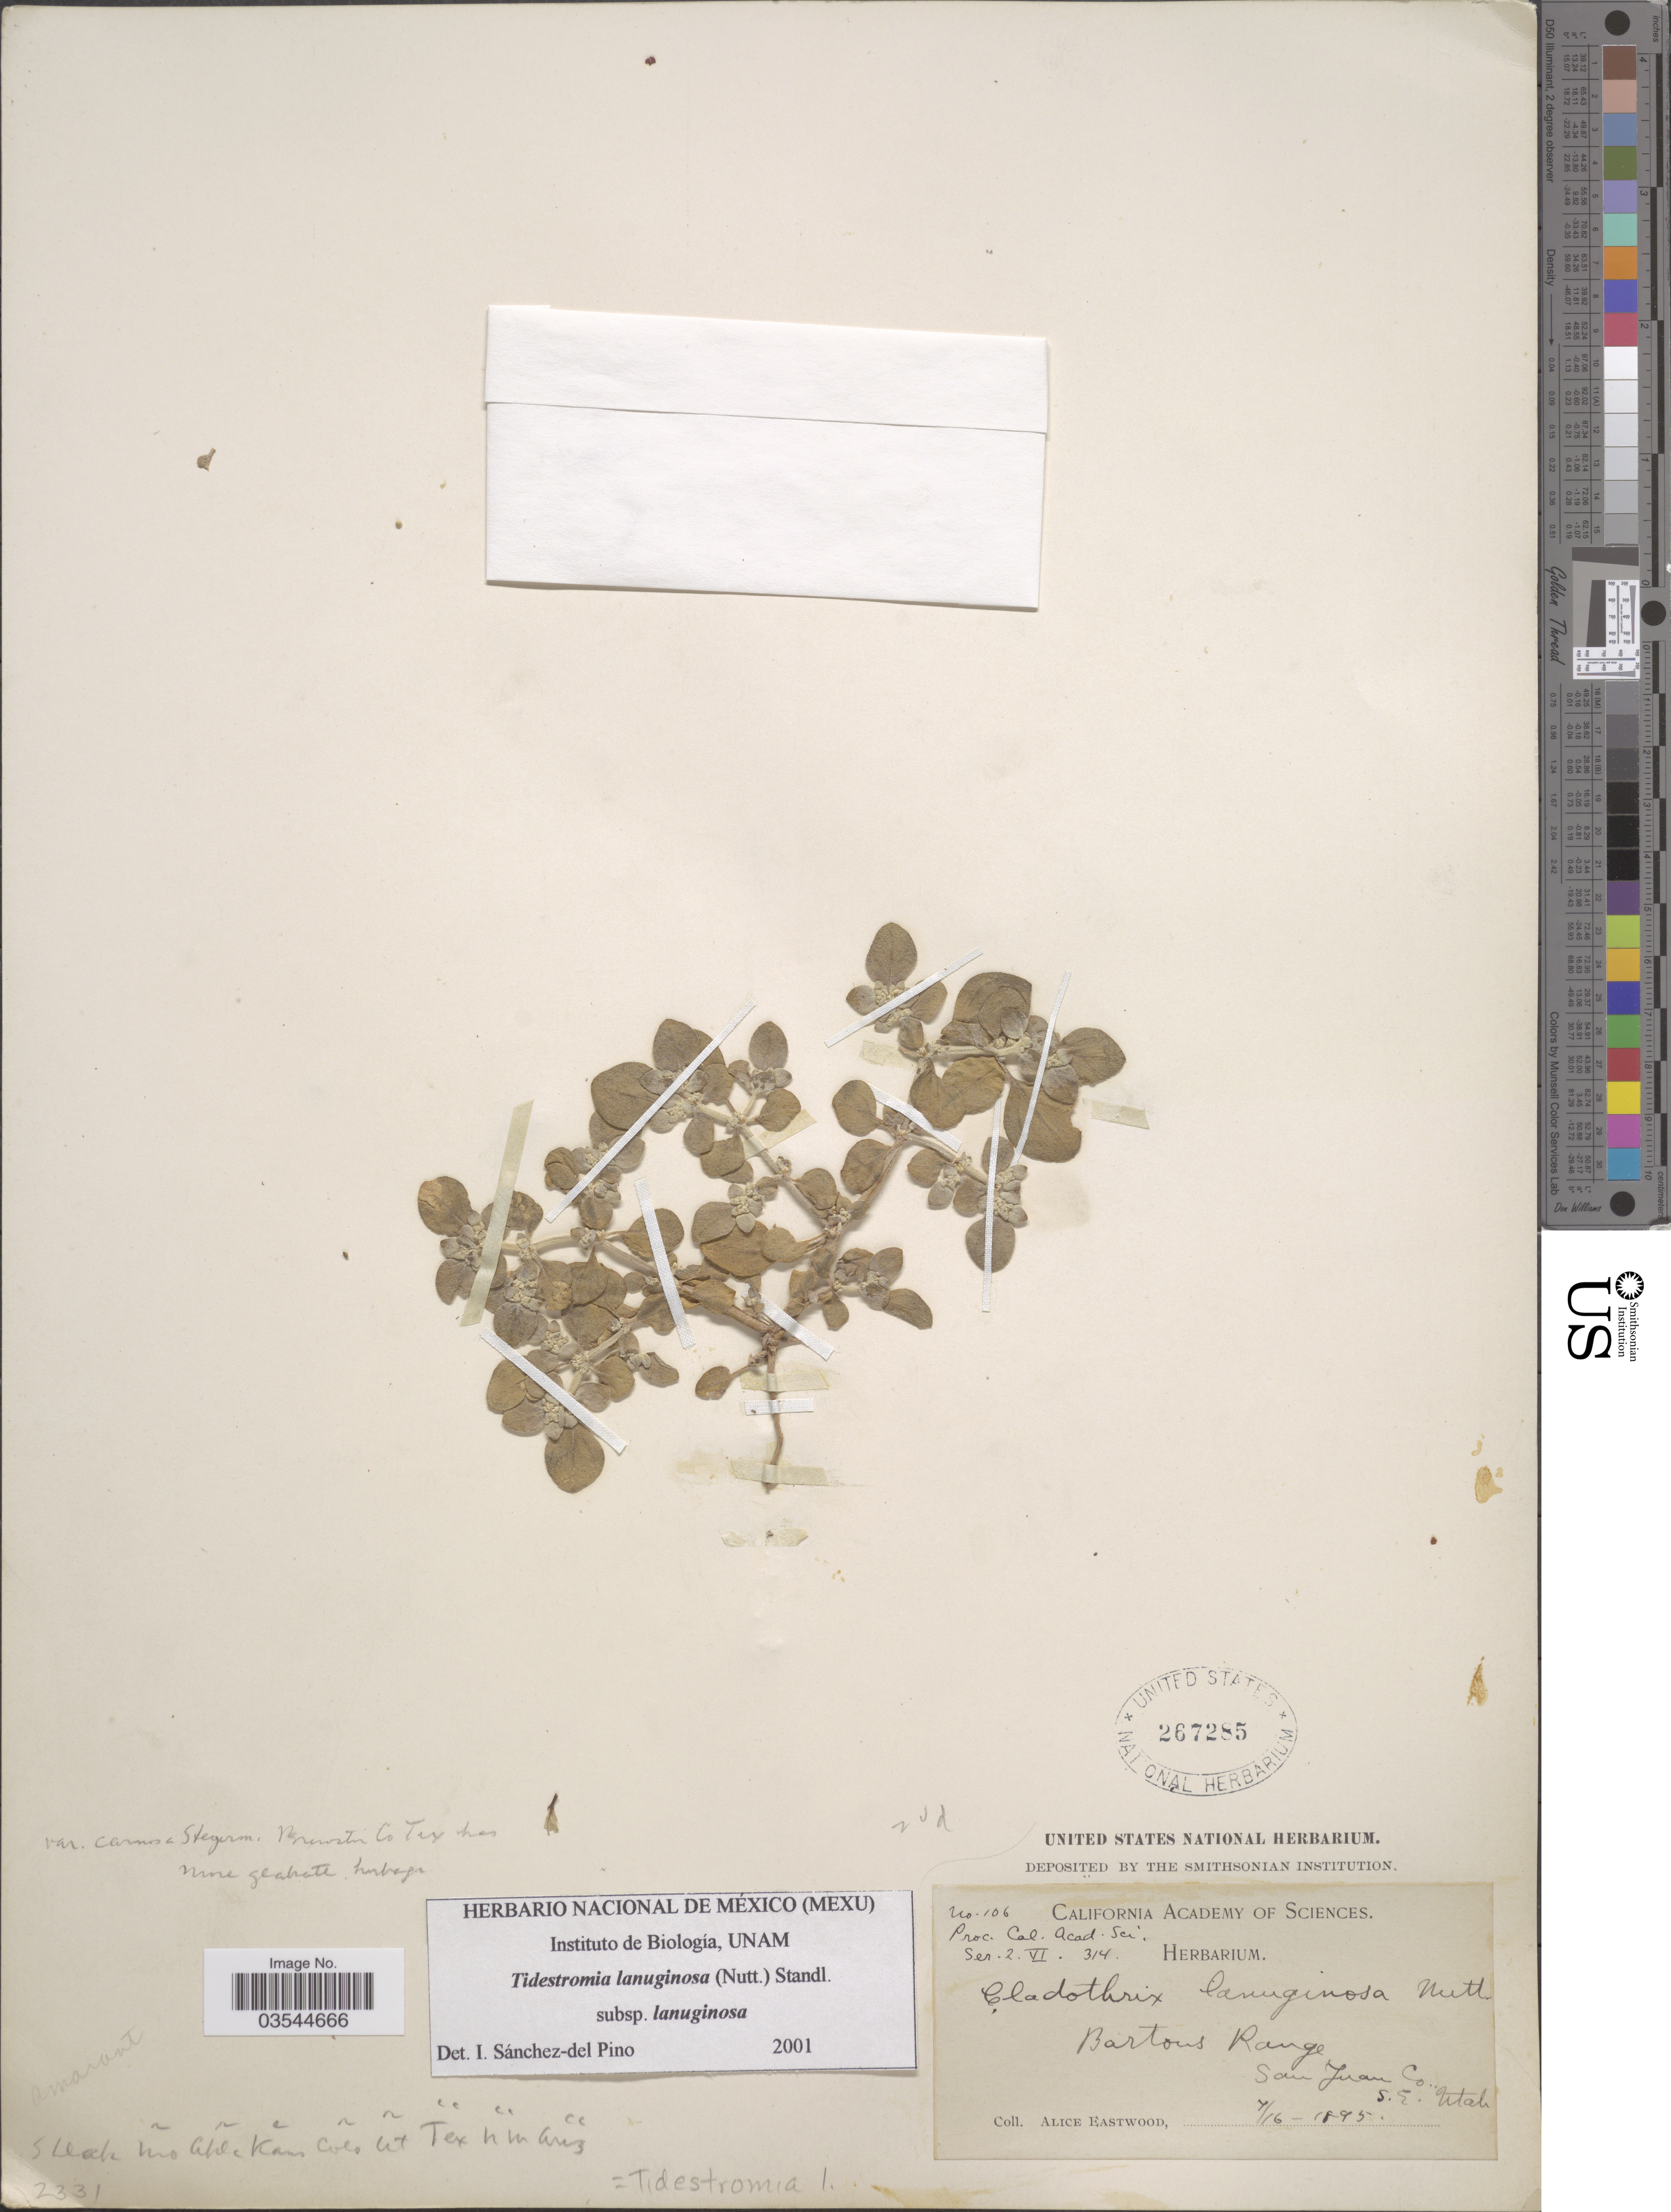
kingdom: Plantae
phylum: Tracheophyta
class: Magnoliopsida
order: Caryophyllales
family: Amaranthaceae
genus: Tidestromia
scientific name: Tidestromia lanuginosa subsp. lanuginosa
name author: (Nutt.) Standl.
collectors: A. Eastwood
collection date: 1895-07-16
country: United States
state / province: Utah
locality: Bartons Range, San Juan Co. S.E. Utah.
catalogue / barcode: US 267285